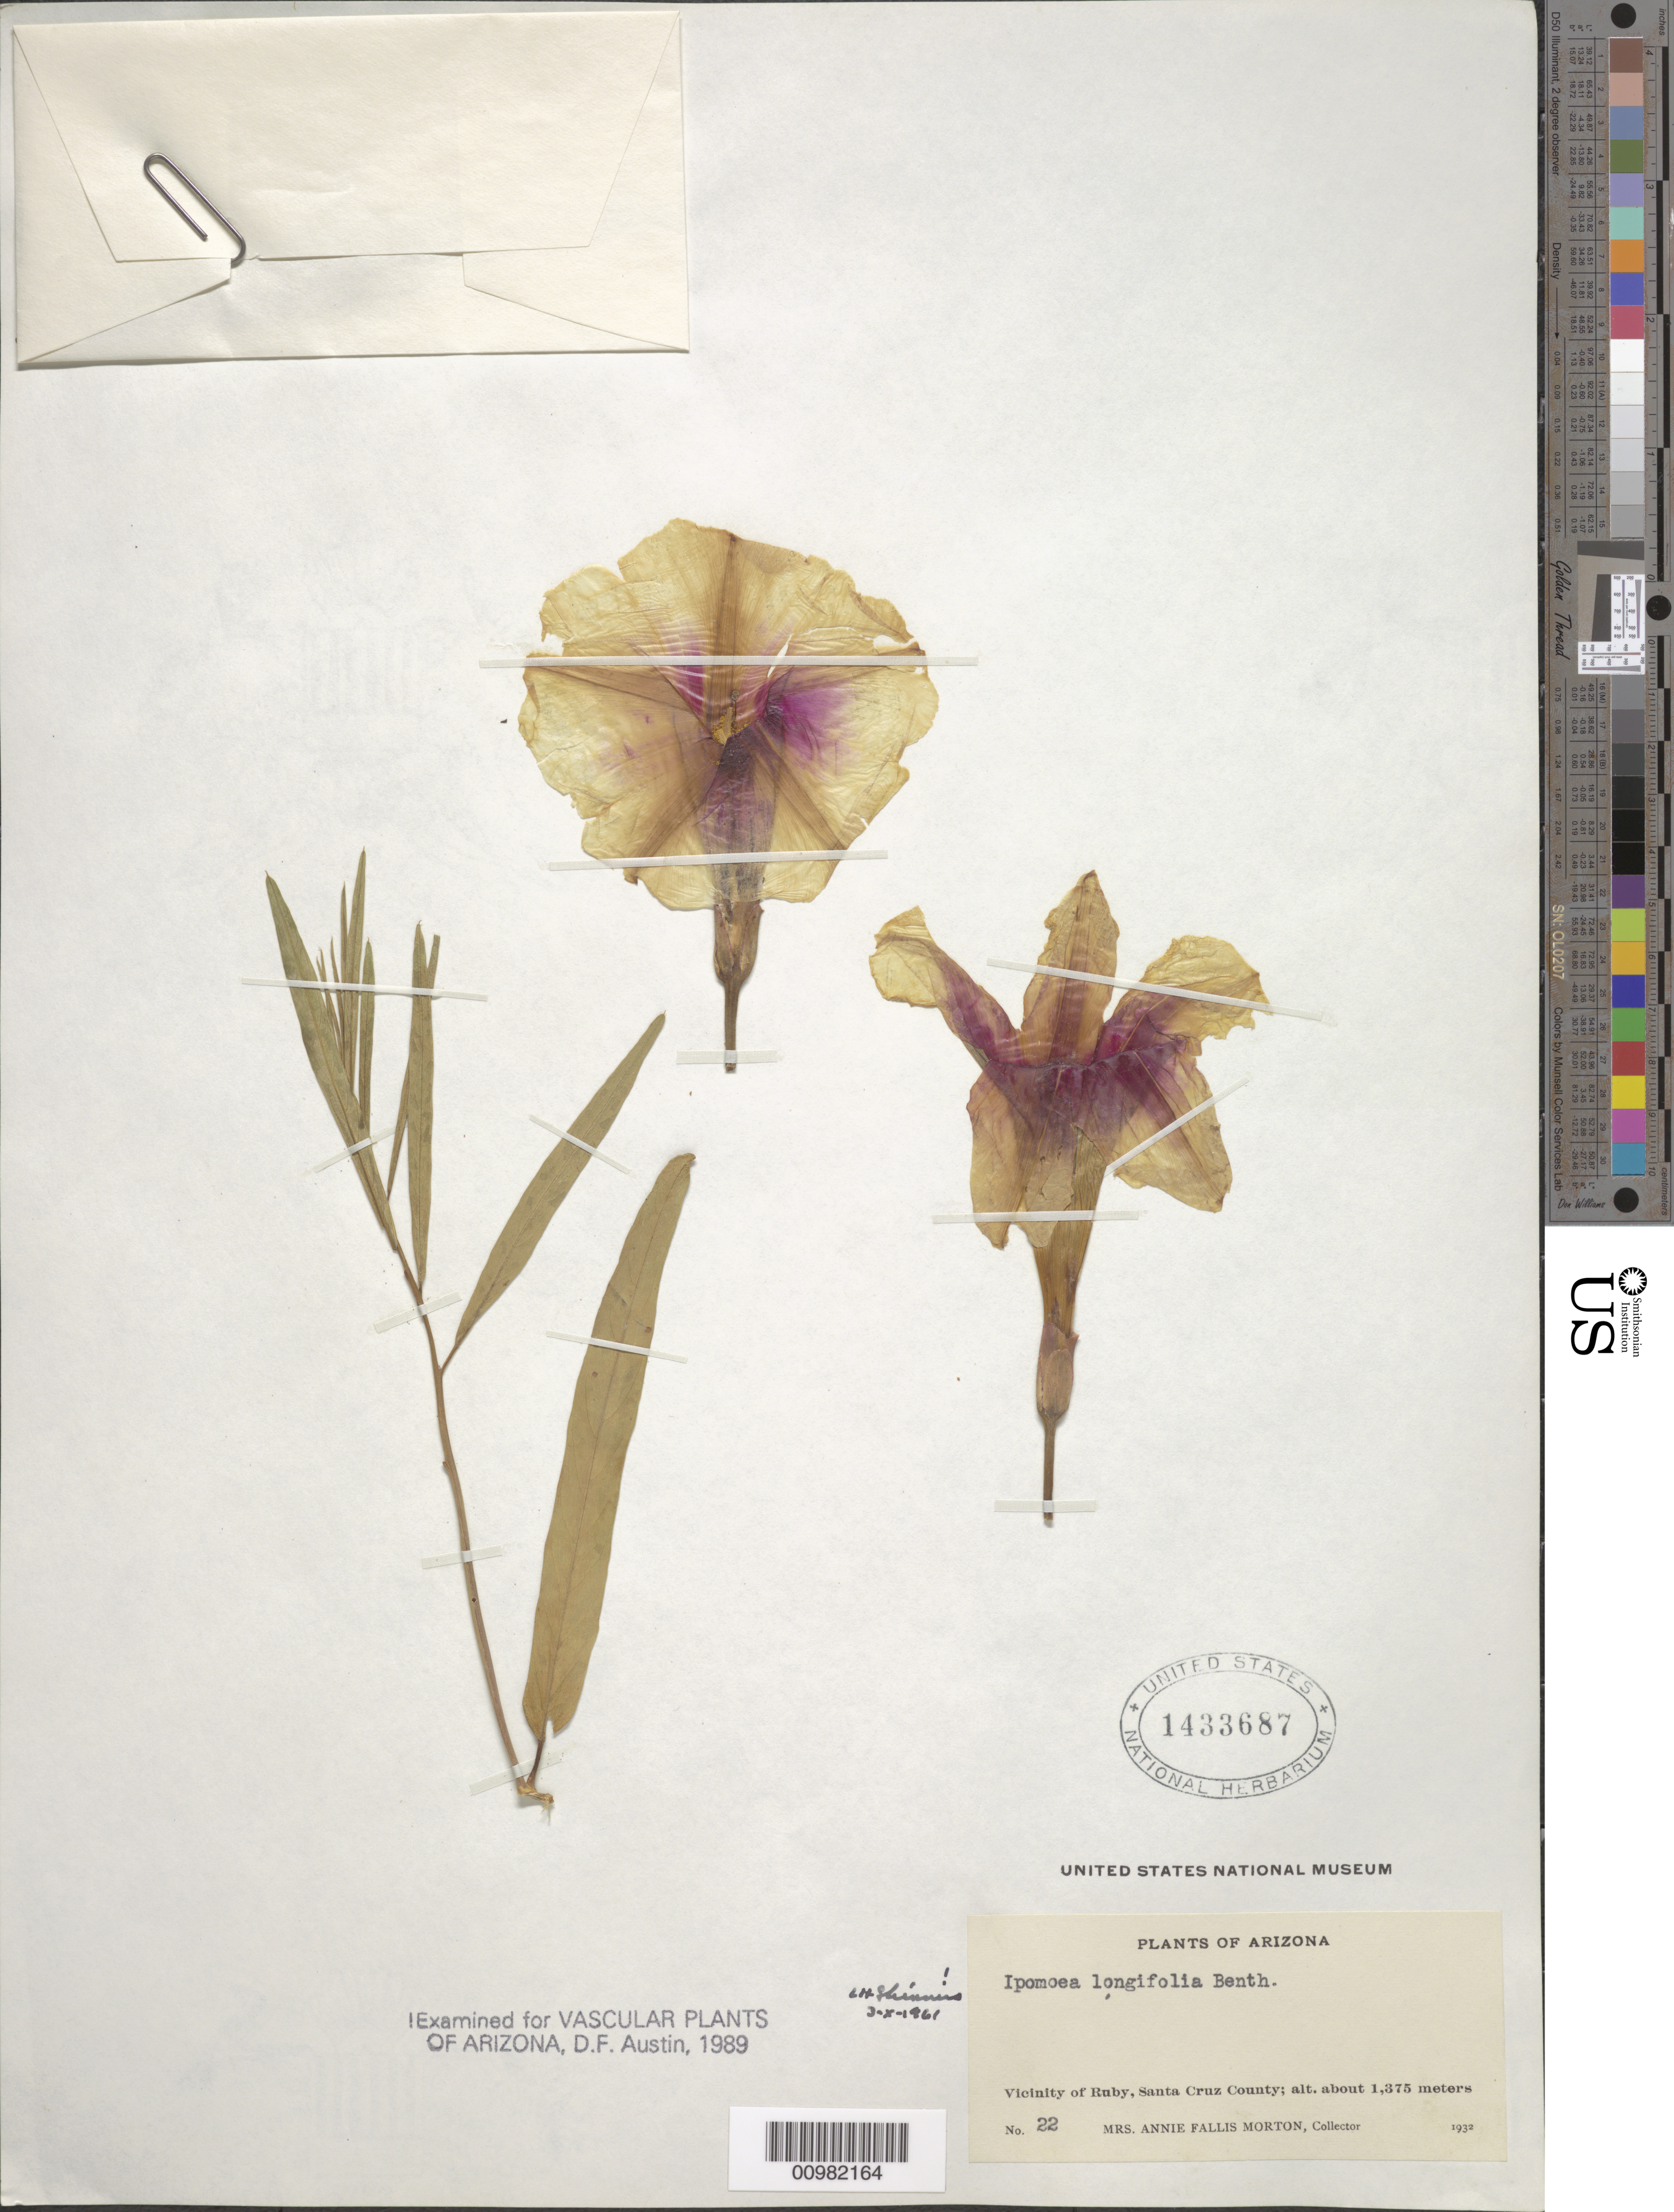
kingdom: Plantae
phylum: Tracheophyta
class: Magnoliopsida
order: Solanales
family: Convolvulaceae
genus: Ipomoea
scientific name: Ipomoea longifolia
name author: Benth.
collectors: A. F. Morton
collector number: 22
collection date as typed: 1932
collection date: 1932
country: United States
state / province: Arizona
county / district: Santa Cruz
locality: Vicinity of Ruby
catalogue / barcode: US 1433687